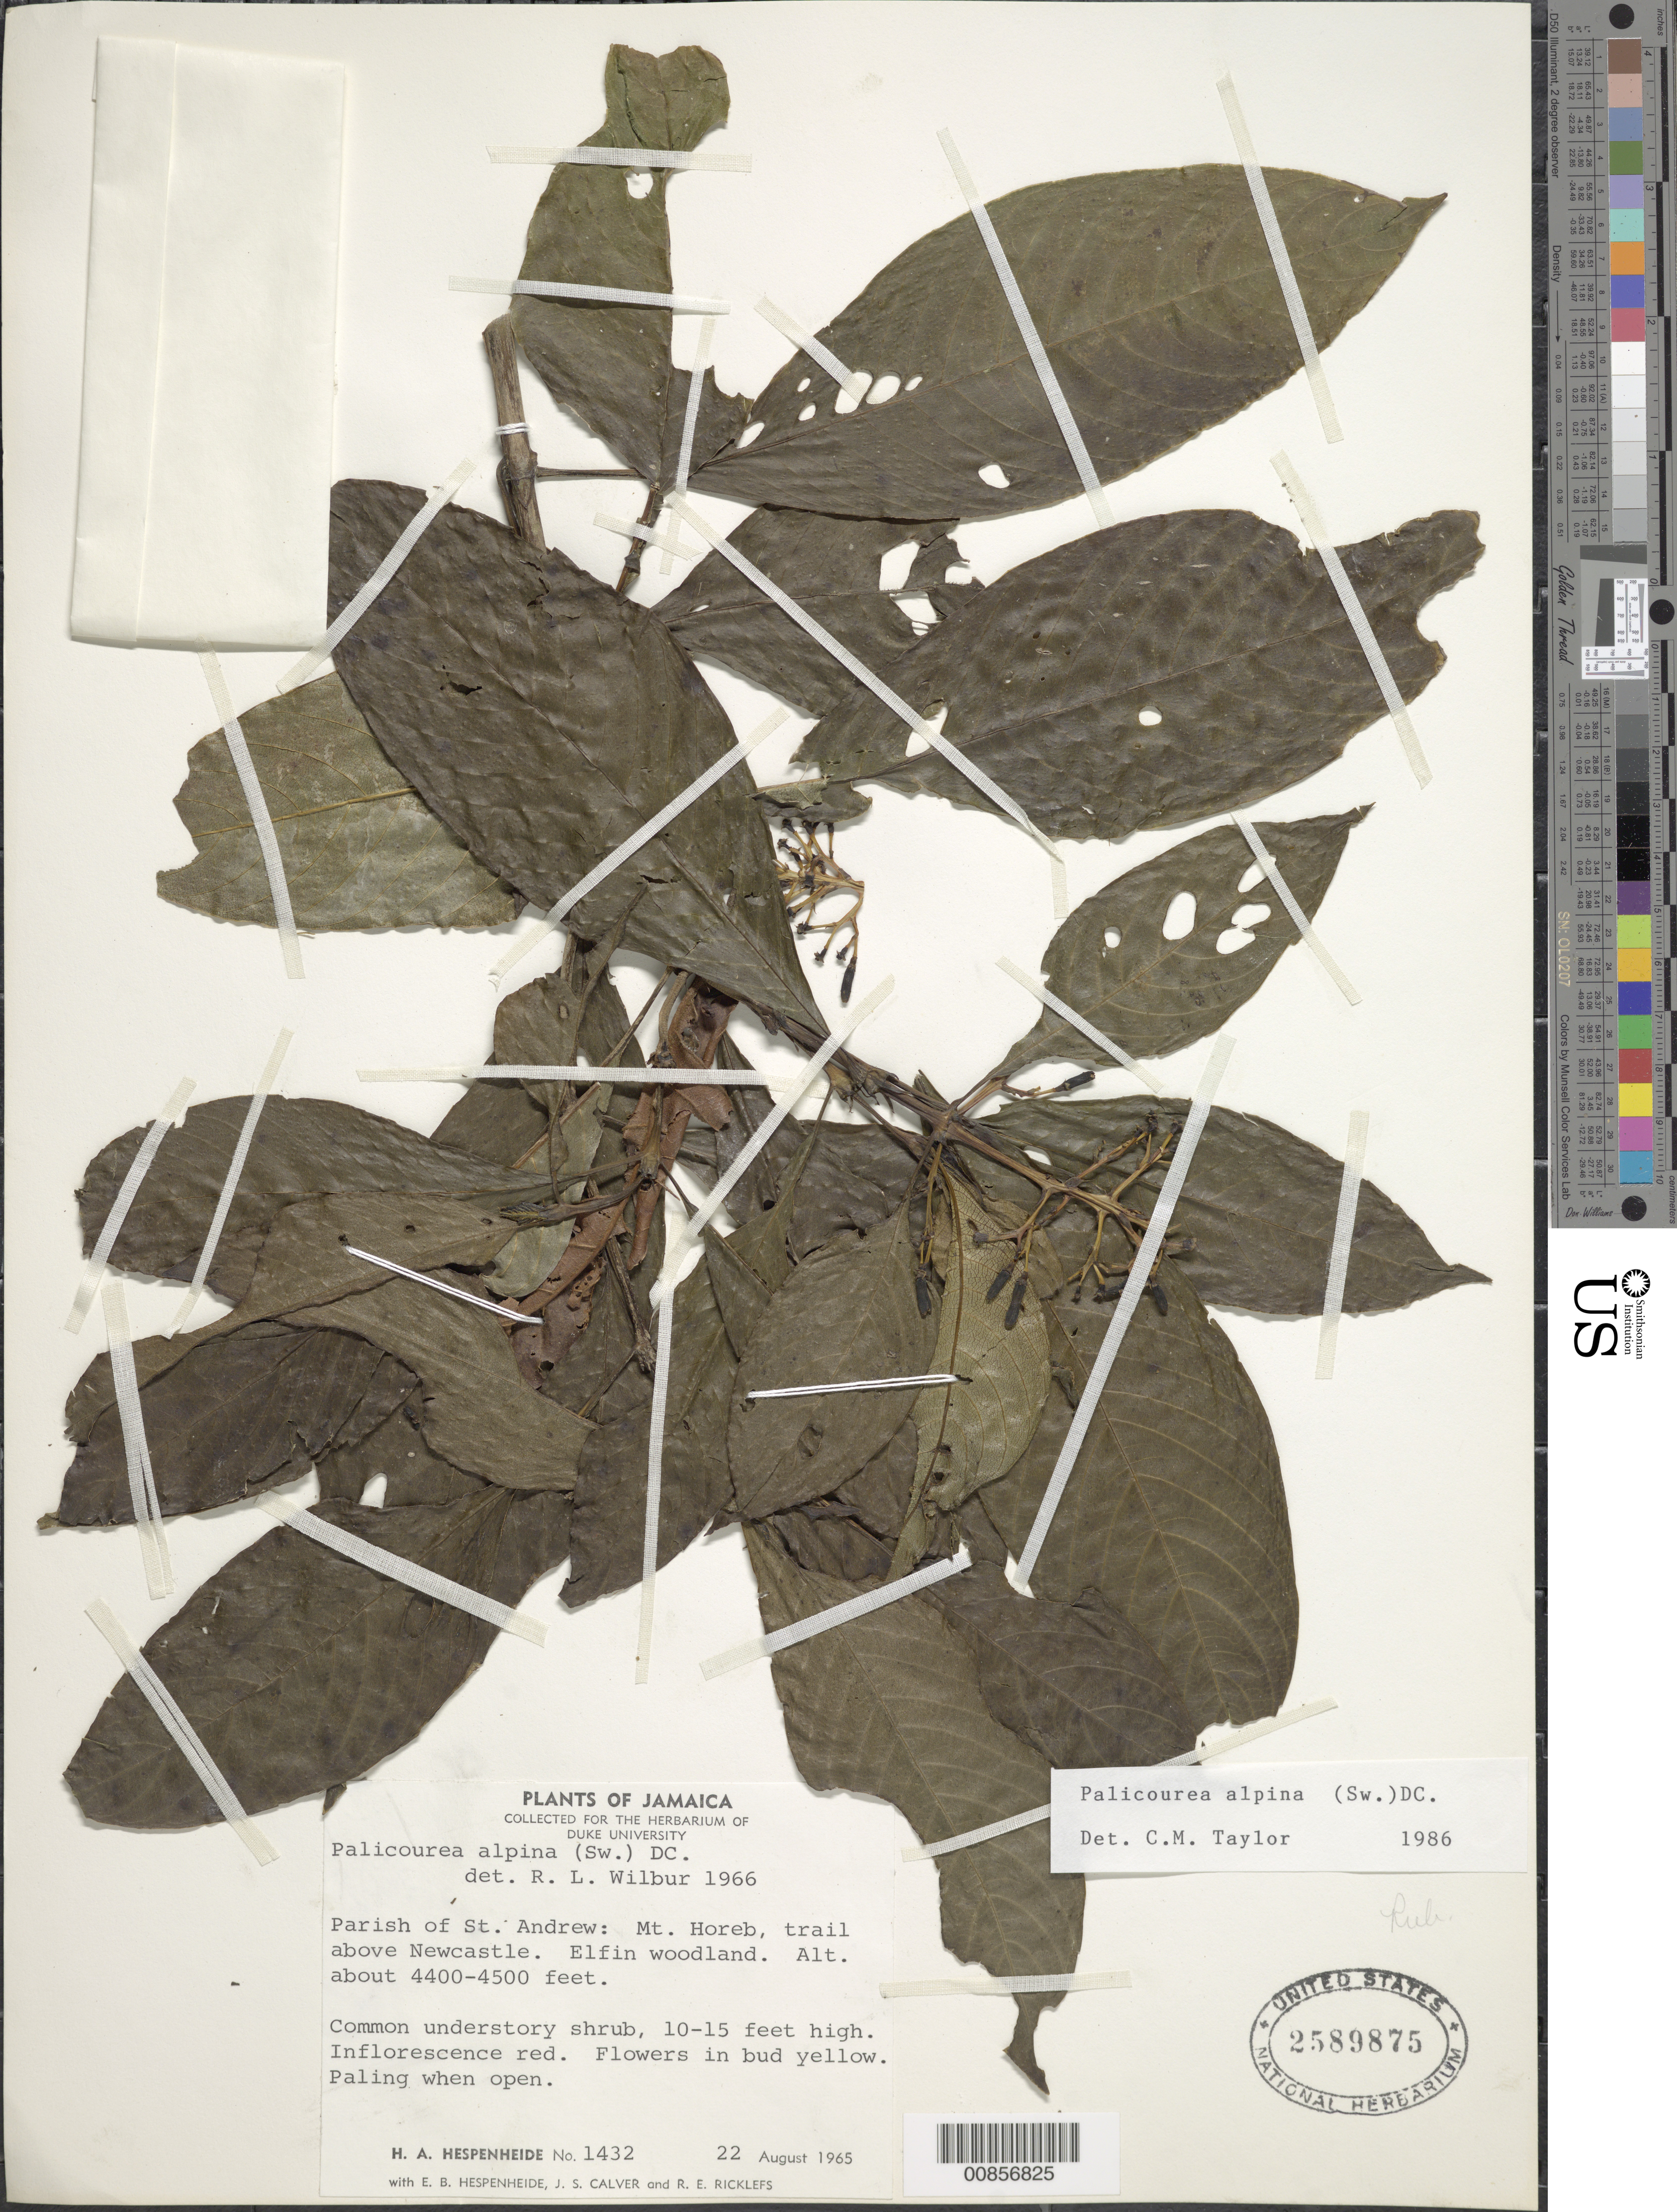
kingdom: Plantae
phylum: Tracheophyta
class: Magnoliopsida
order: Gentianales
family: Rubiaceae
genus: Palicourea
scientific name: Palicourea alpina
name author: (Sw.) DC.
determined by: Wilbur, R. L.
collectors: H. A. Hespenheide, E. Hespenheide, J. Calver & R. Ricklefs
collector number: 1432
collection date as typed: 22 Aug 1965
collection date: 1965-08-22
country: Jamaica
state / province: Saint Andrew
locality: Mt. Horeb, trail above Newcastle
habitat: Elfin woodland, in understory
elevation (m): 1341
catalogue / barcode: US 2589875